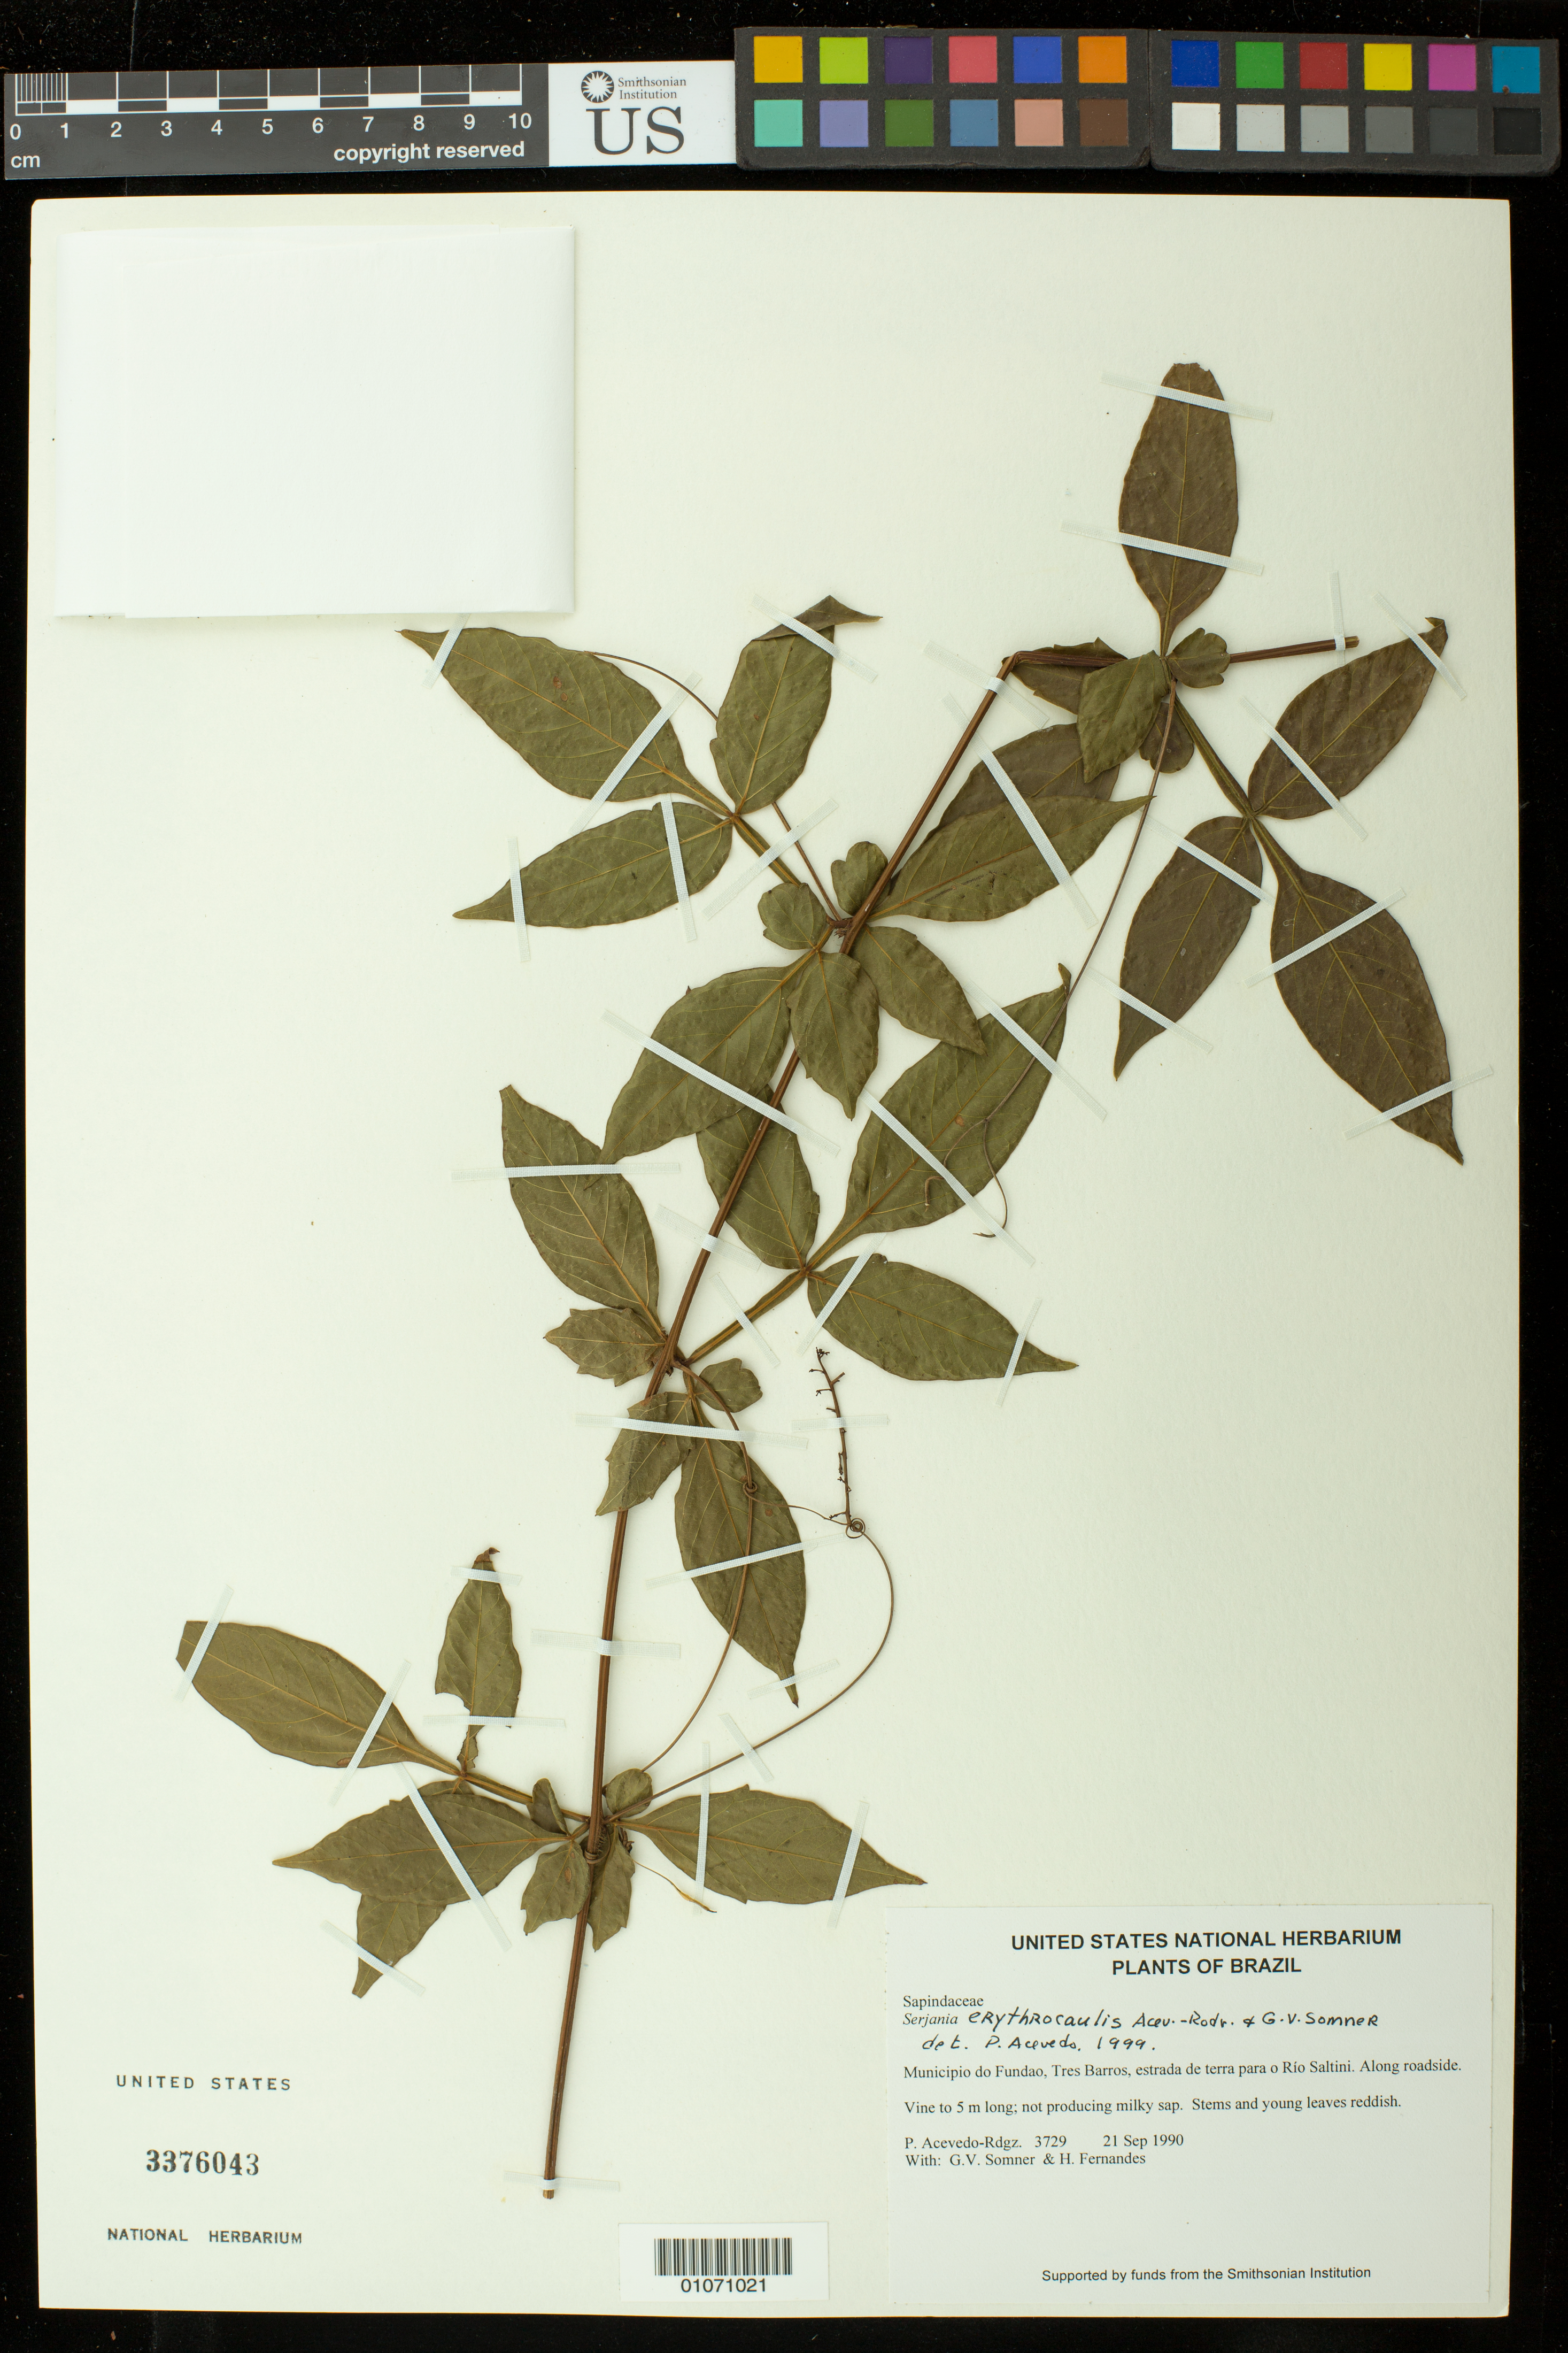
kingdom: Plantae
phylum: Tracheophyta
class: Magnoliopsida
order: Sapindales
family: Sapindaceae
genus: Serjania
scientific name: Serjania erythrocaulis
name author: Acev.-Rodr. & Somner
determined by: Acevedo-Rodríguez, P., (BOT), Smithsonian Institution - National Museum of Natural History (UNITED STATES)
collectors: P. Acevedo-Rodr., G. V. Somner & H. Fernandes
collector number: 3729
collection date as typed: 21 Sep 1990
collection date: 1990-09-21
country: Brazil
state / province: Espirito Santo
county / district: Fundao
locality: Municipio do Fundao, Tres Barros, estrada de terra para o Río Saltini.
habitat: Along roadside.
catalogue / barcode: US 3376043